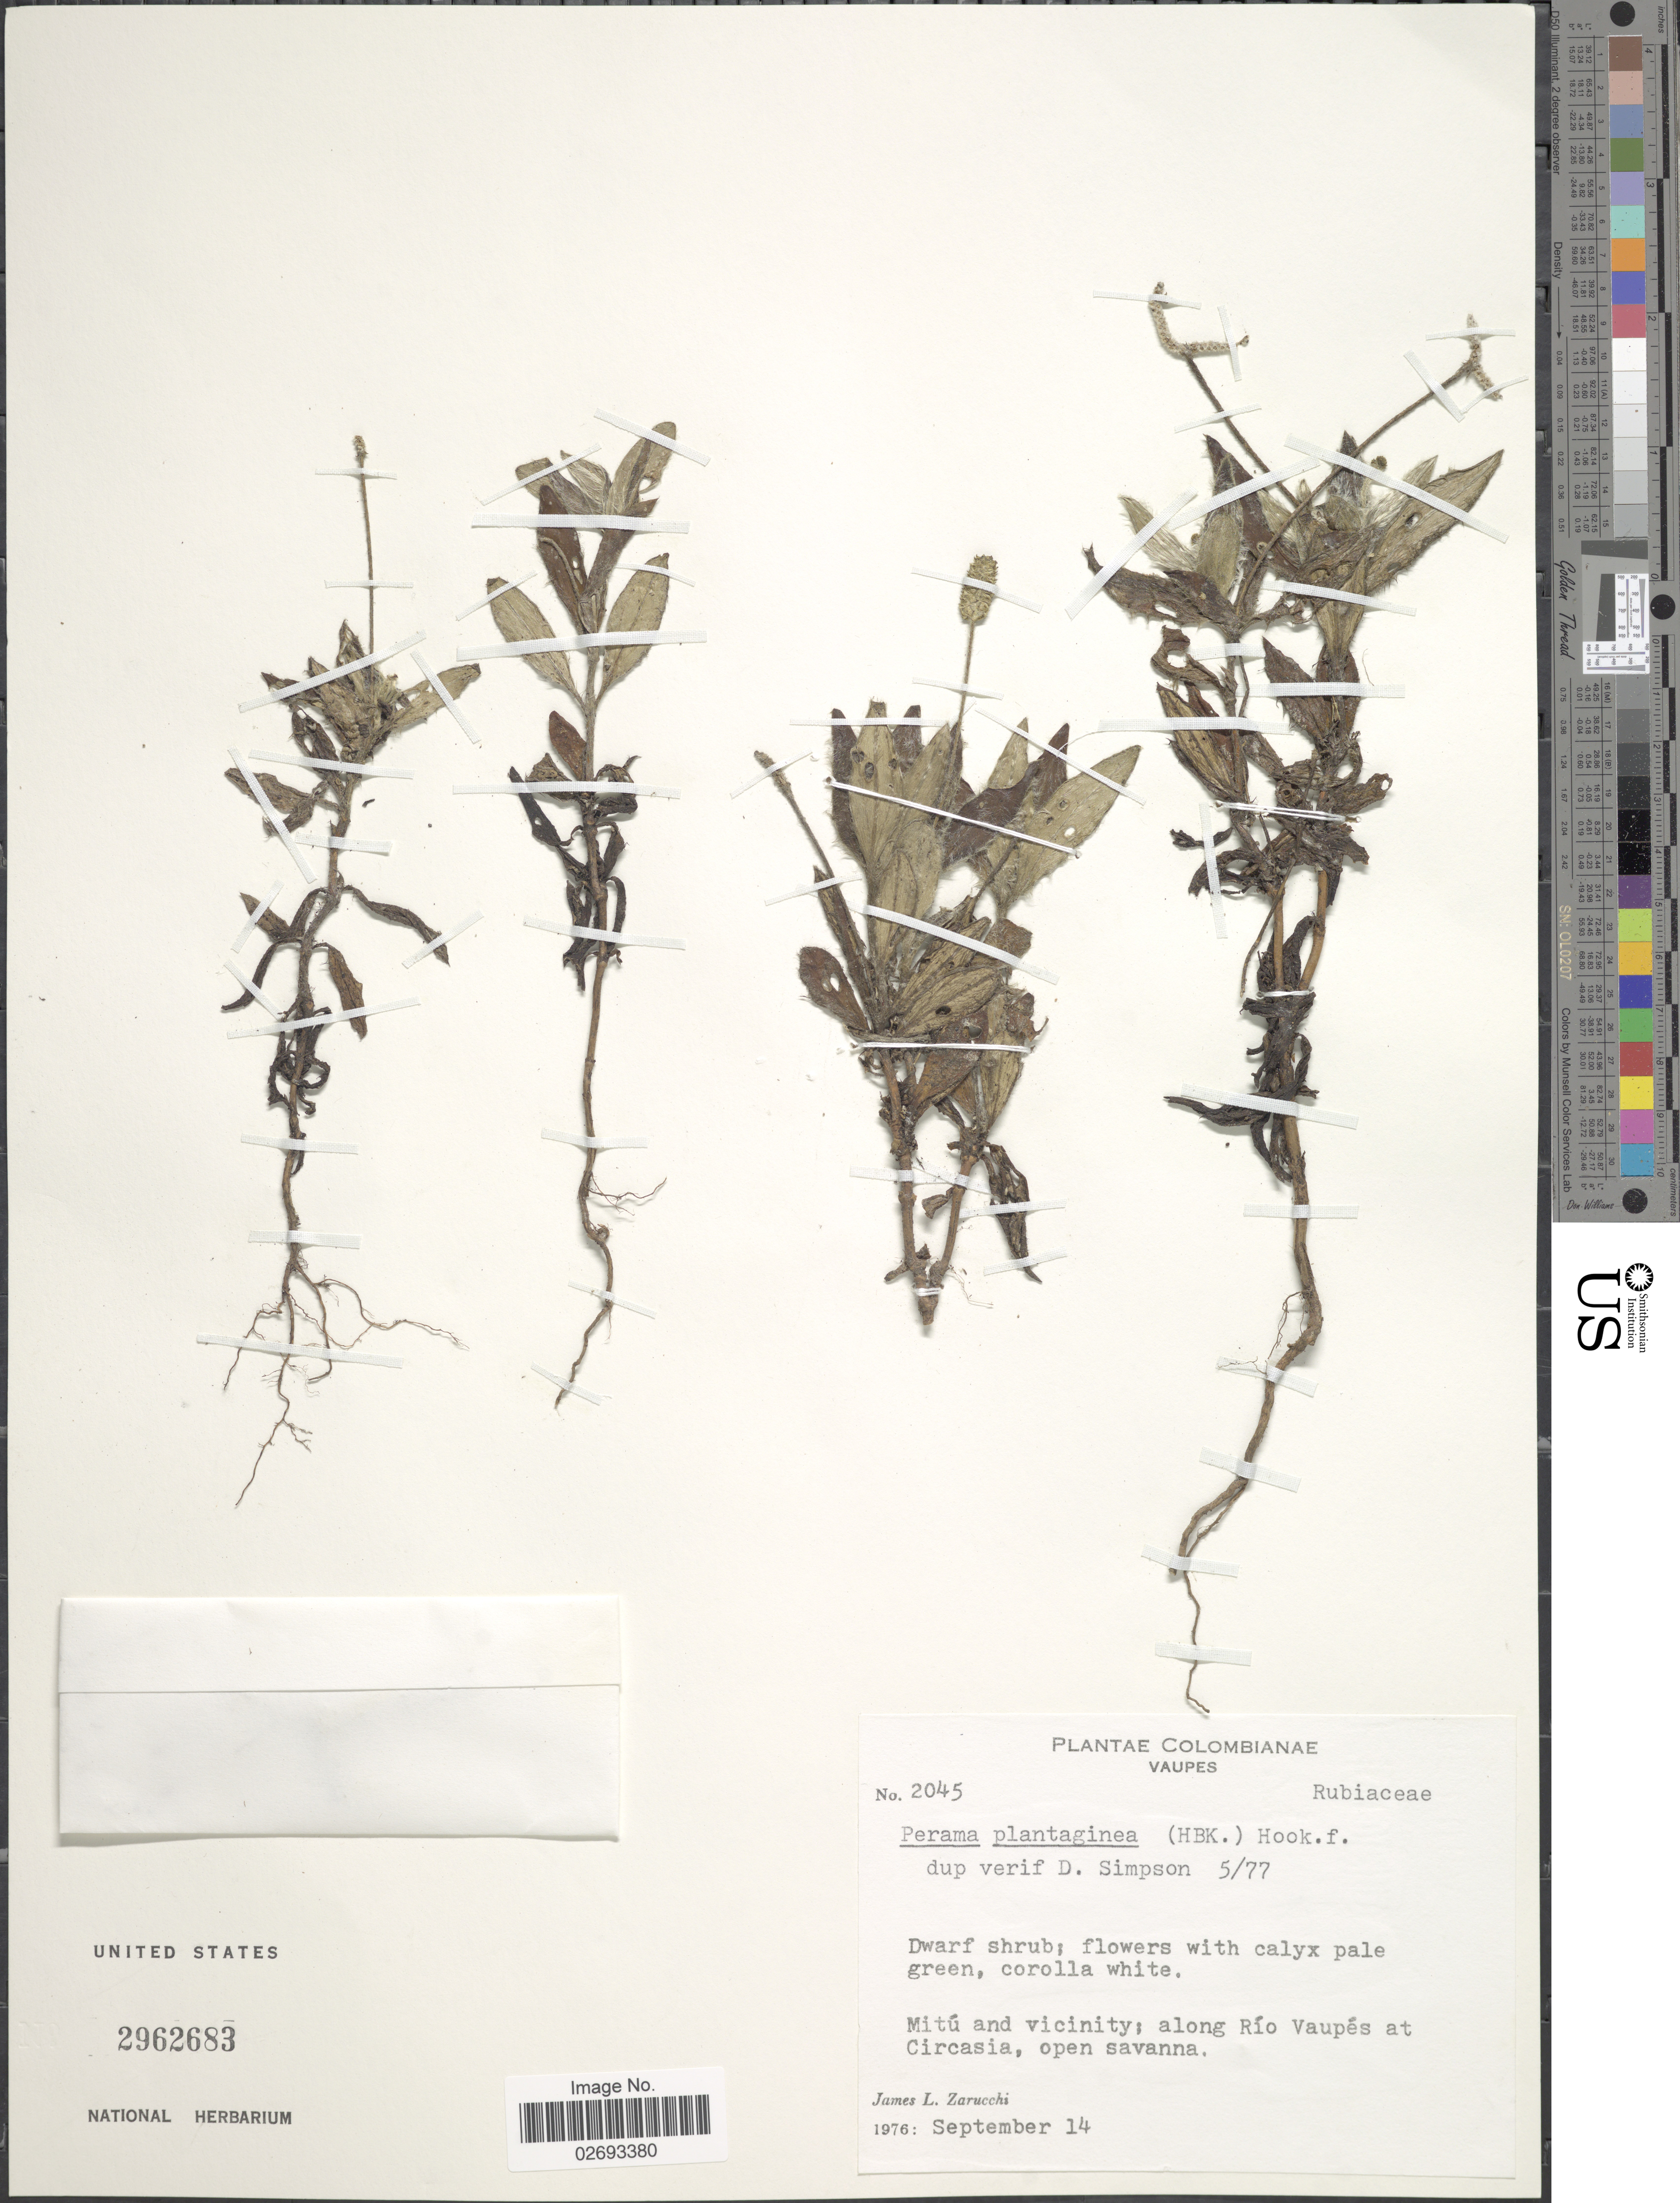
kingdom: Plantae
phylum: Tracheophyta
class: Magnoliopsida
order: Gentianales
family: Rubiaceae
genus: Perama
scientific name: Perama plantaginea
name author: (Kunth) Hook. f.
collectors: J. L. Zarucchi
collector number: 2045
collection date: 1976-09-14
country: Colombia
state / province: Vaupés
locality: Mitu and vicinity; along Rio Vaupes at Circasia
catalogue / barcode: US 2962683